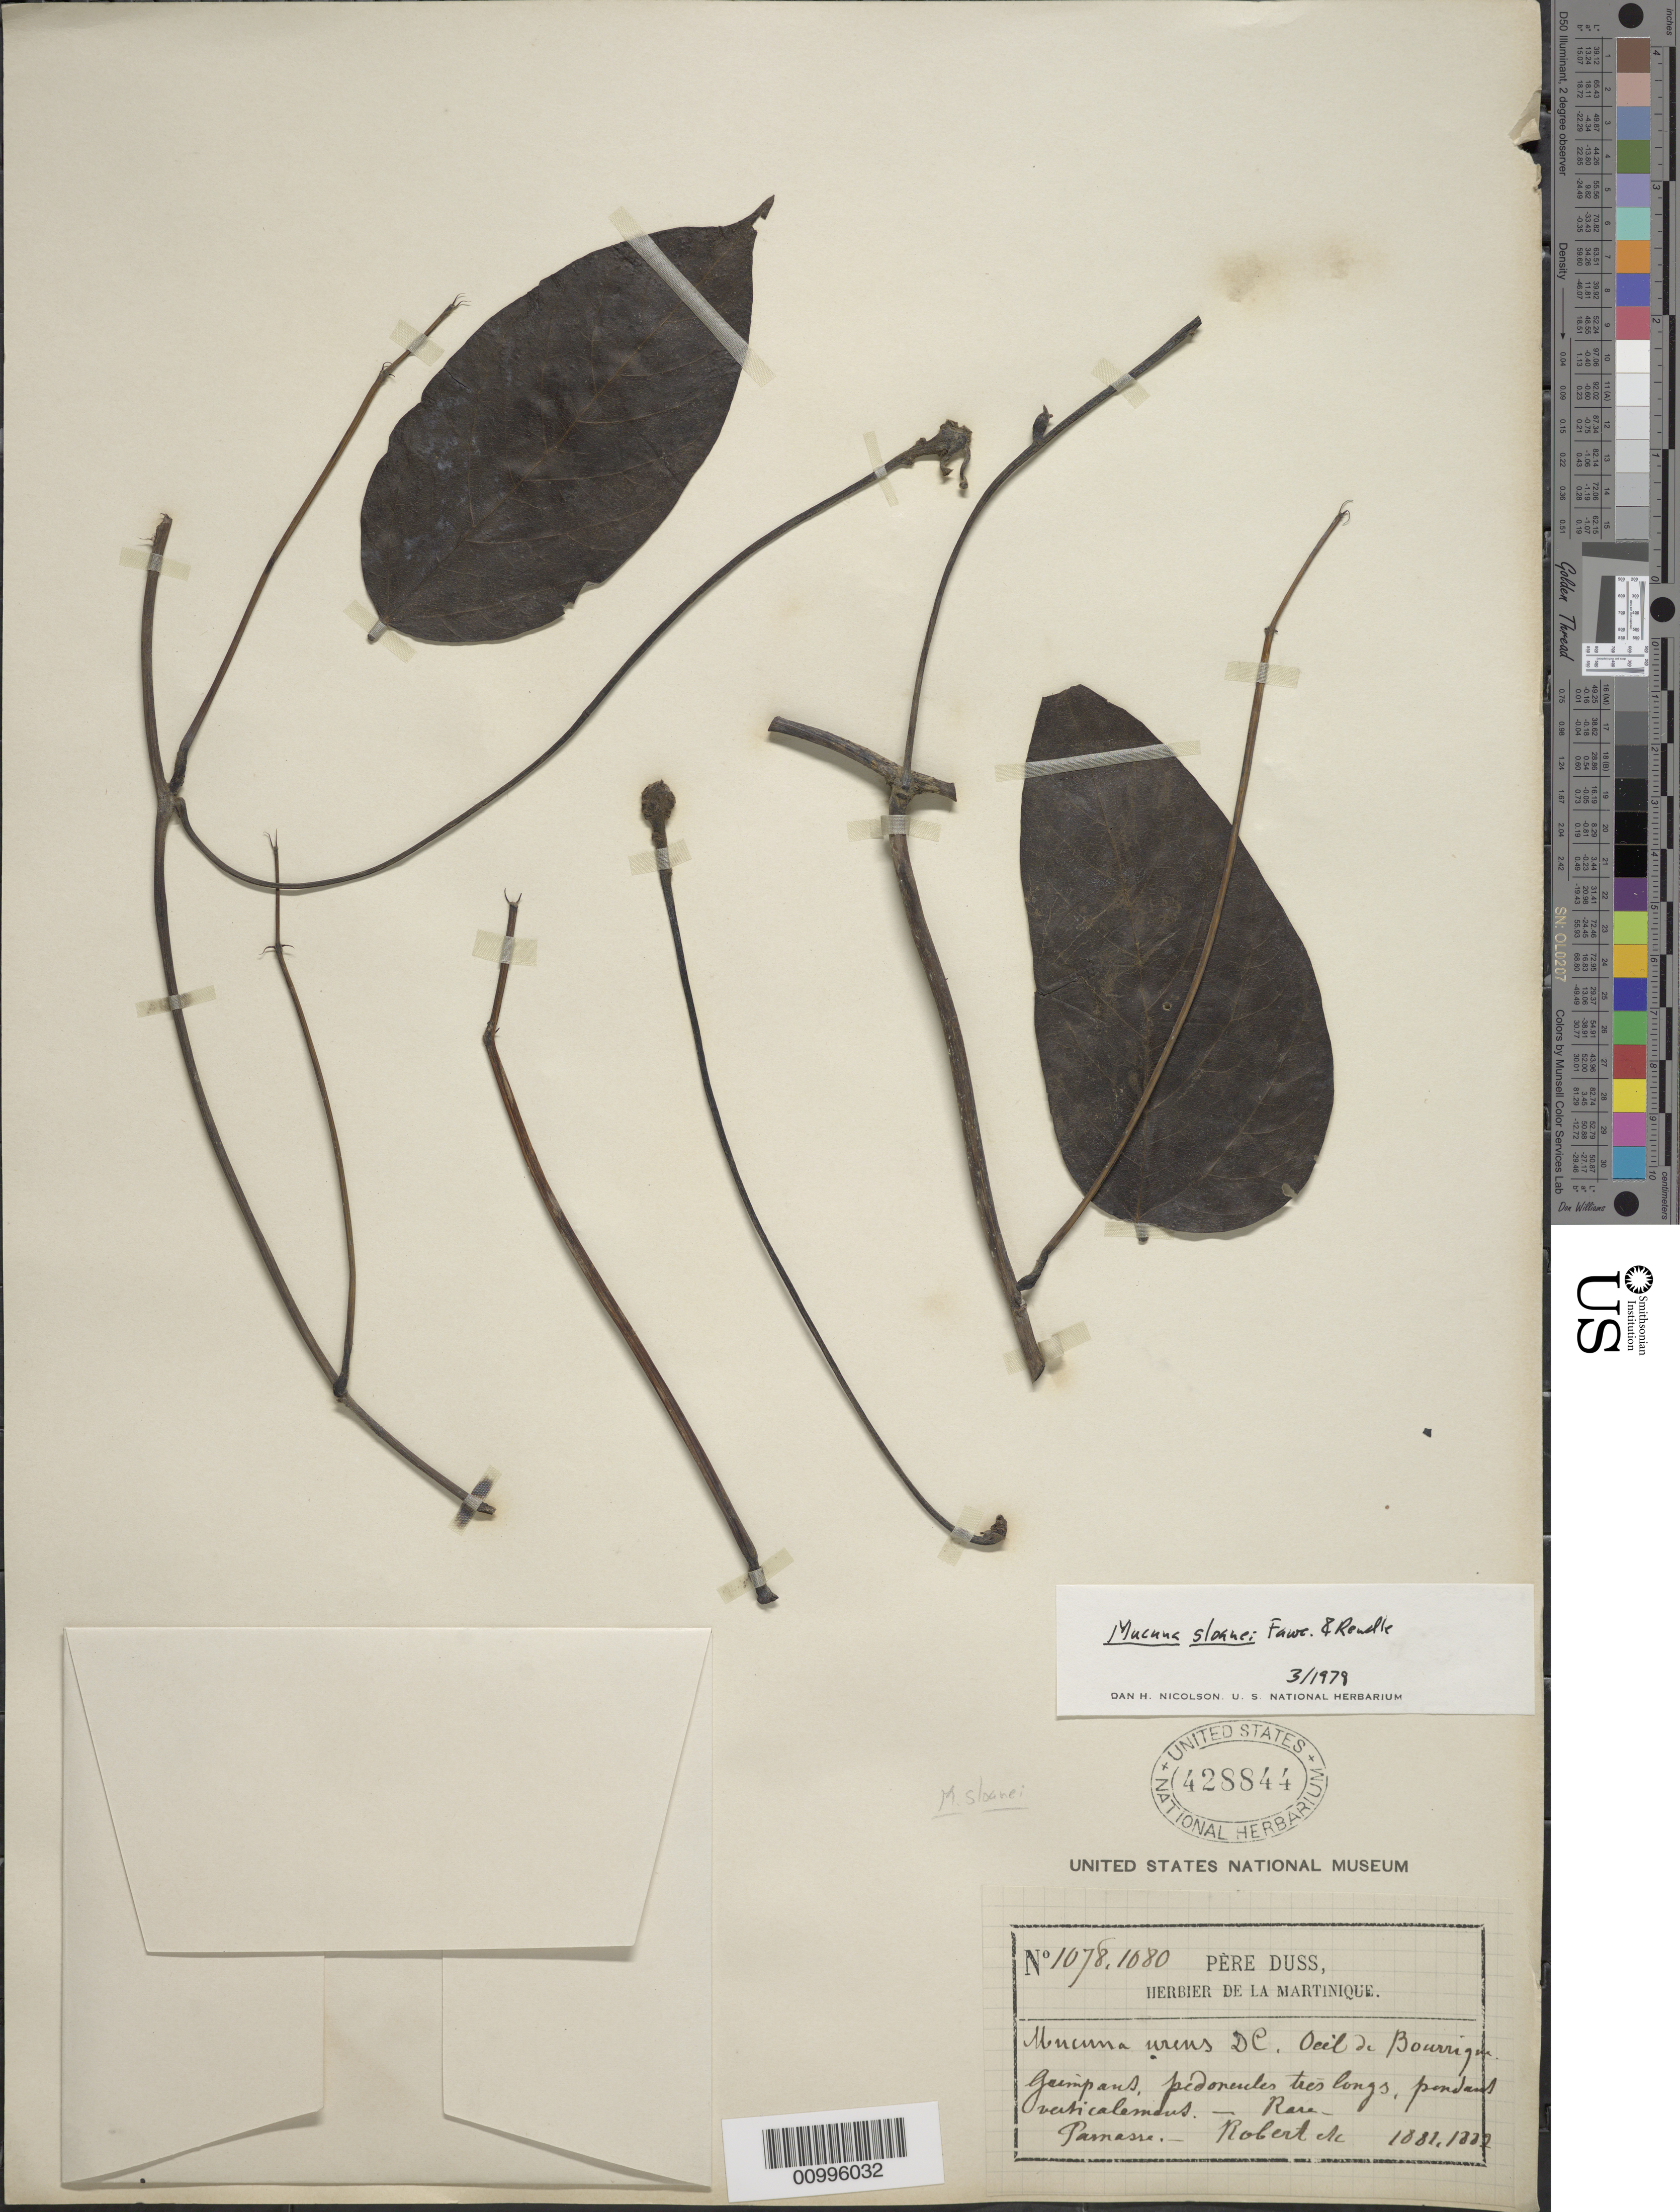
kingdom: Plantae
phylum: Tracheophyta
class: Magnoliopsida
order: Fabales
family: Fabaceae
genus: Mucuna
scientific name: Mucuna sloanei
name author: Fawc. & Rendle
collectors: Père Duss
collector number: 1078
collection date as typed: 1881 to -- --- 1882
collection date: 1881/1882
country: Martinique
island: Martinique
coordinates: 0 N, 0 E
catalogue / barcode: US 428844